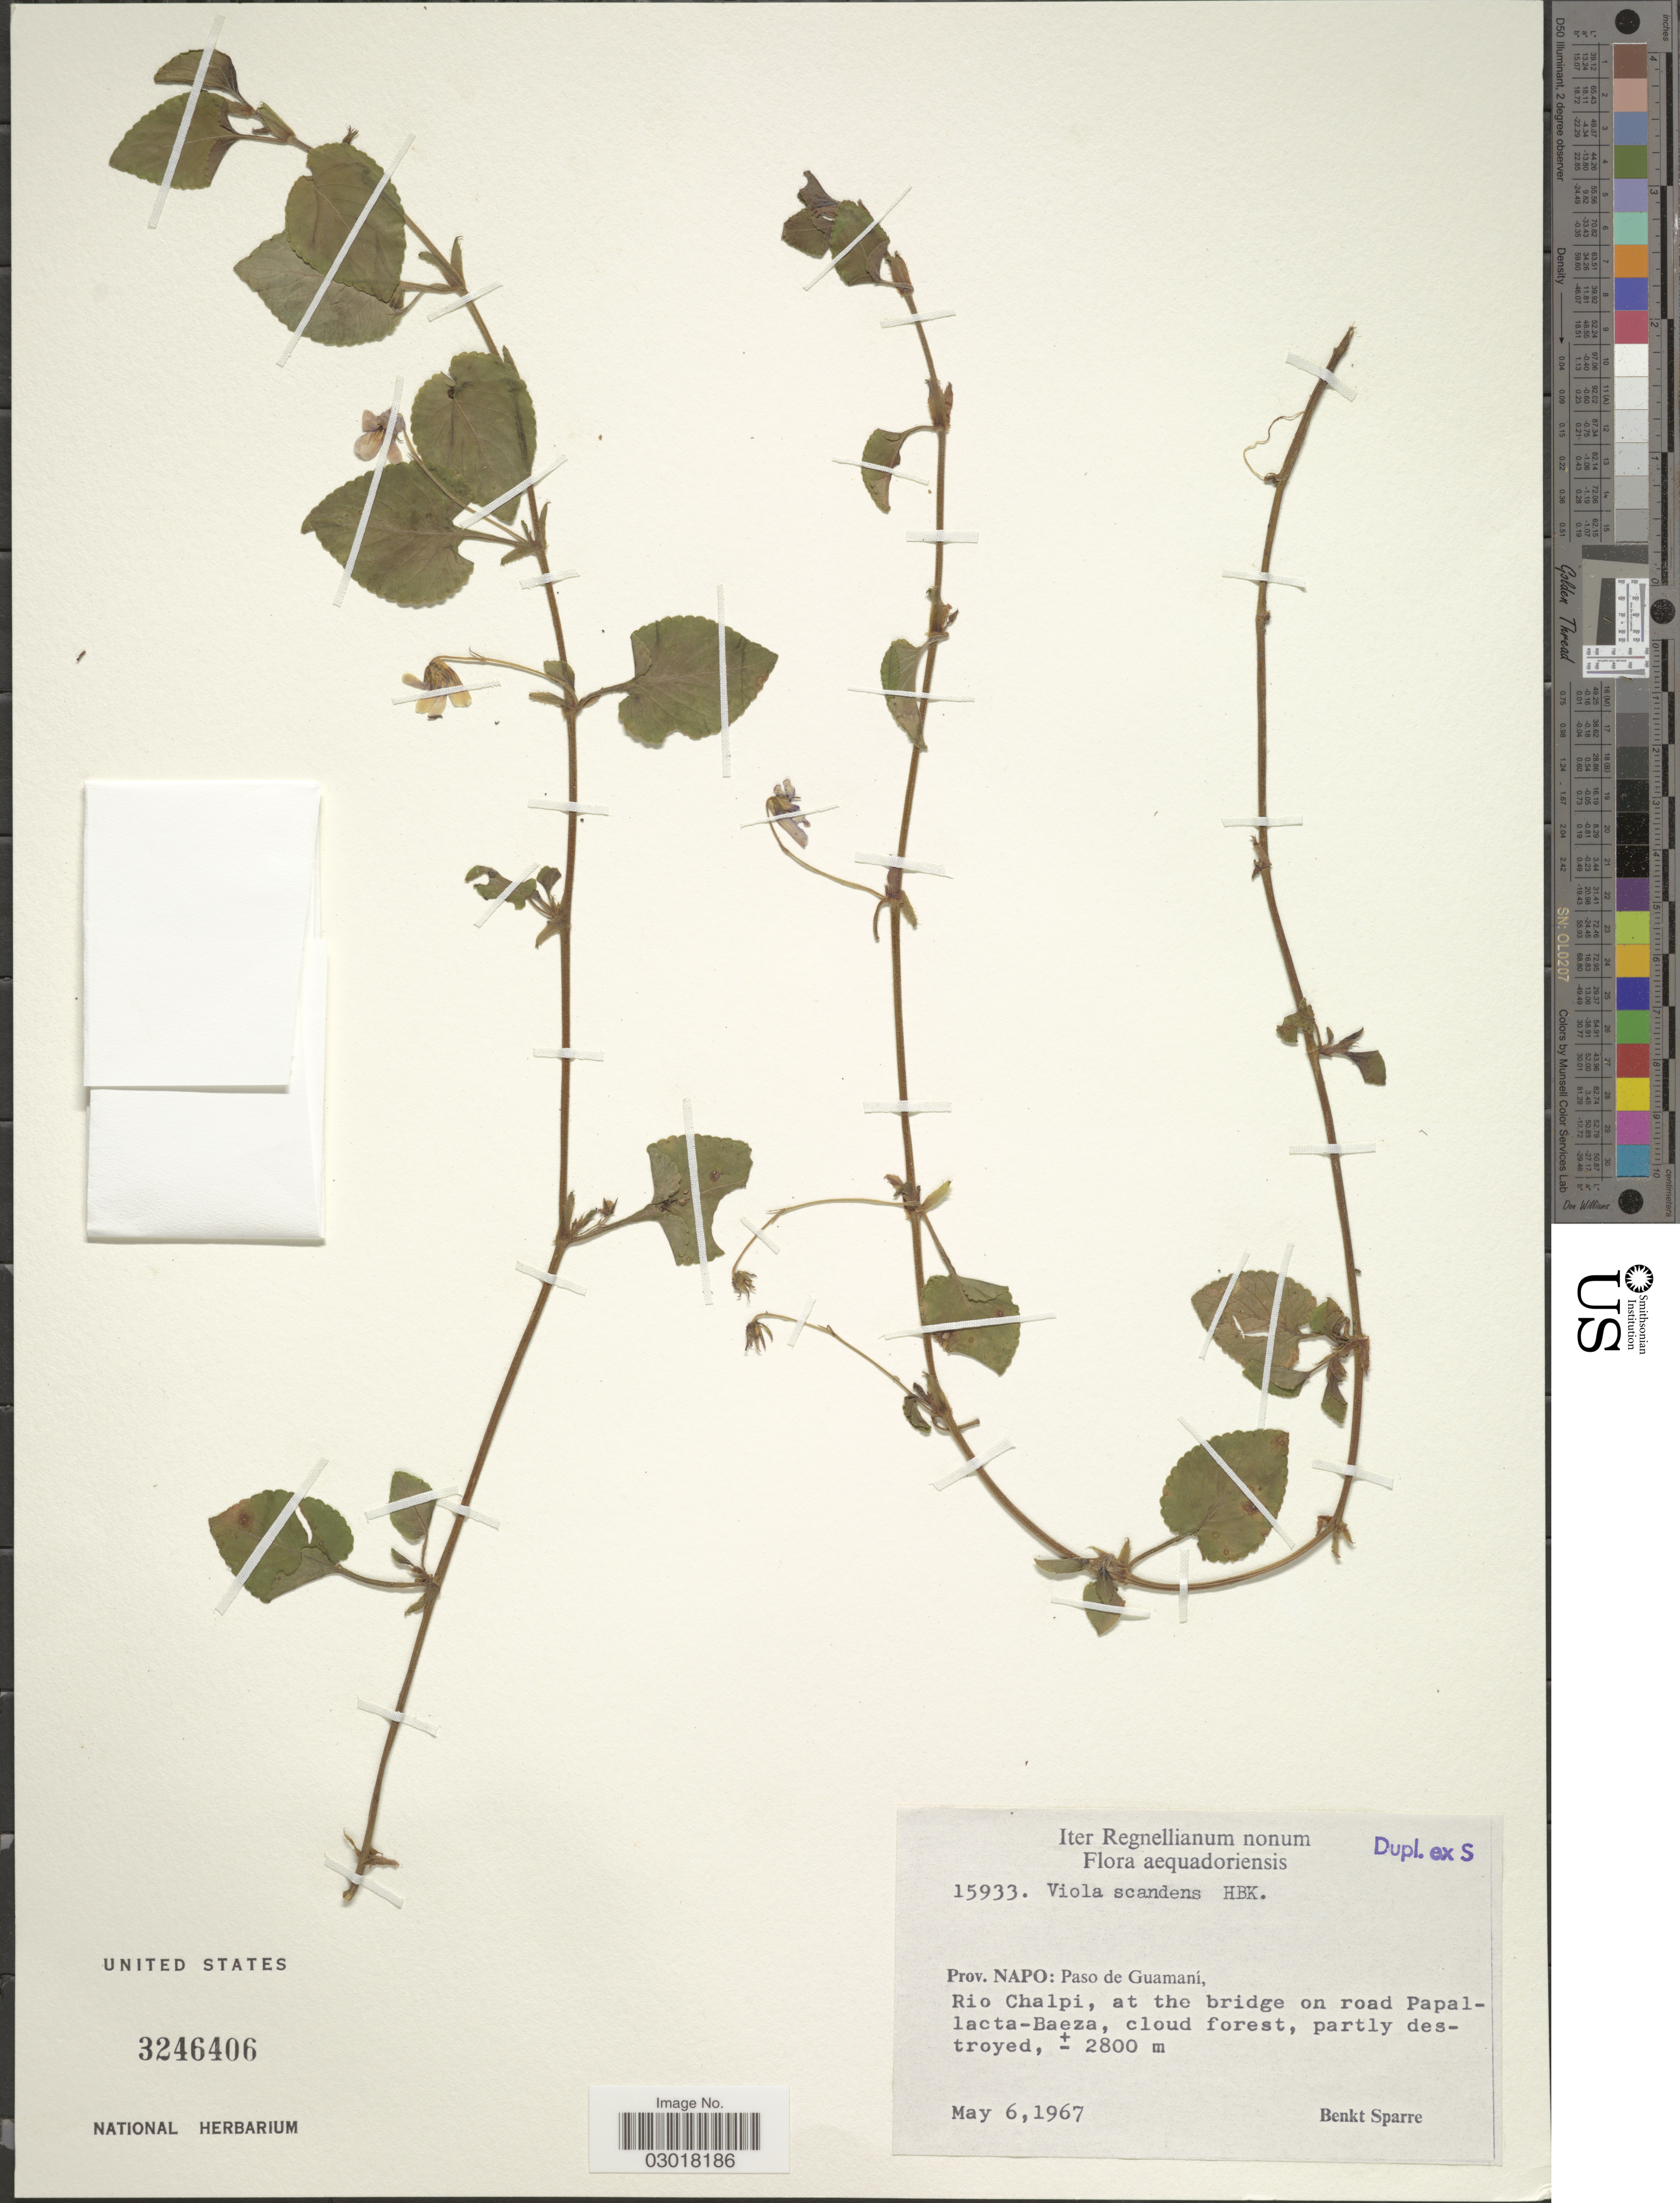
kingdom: Plantae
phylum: Tracheophyta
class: Magnoliopsida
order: Malpighiales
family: Violaceae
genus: Viola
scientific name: Viola scandens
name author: Humb. & Bonpl. ex Schult.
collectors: B. Sparre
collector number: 15933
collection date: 1967-05-06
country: Ecuador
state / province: Napo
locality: Paso de Guamani, Rio Chalpi, at the bridge on road Papallacta-Baeza. cloud forest.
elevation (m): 2800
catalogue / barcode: US 3246406